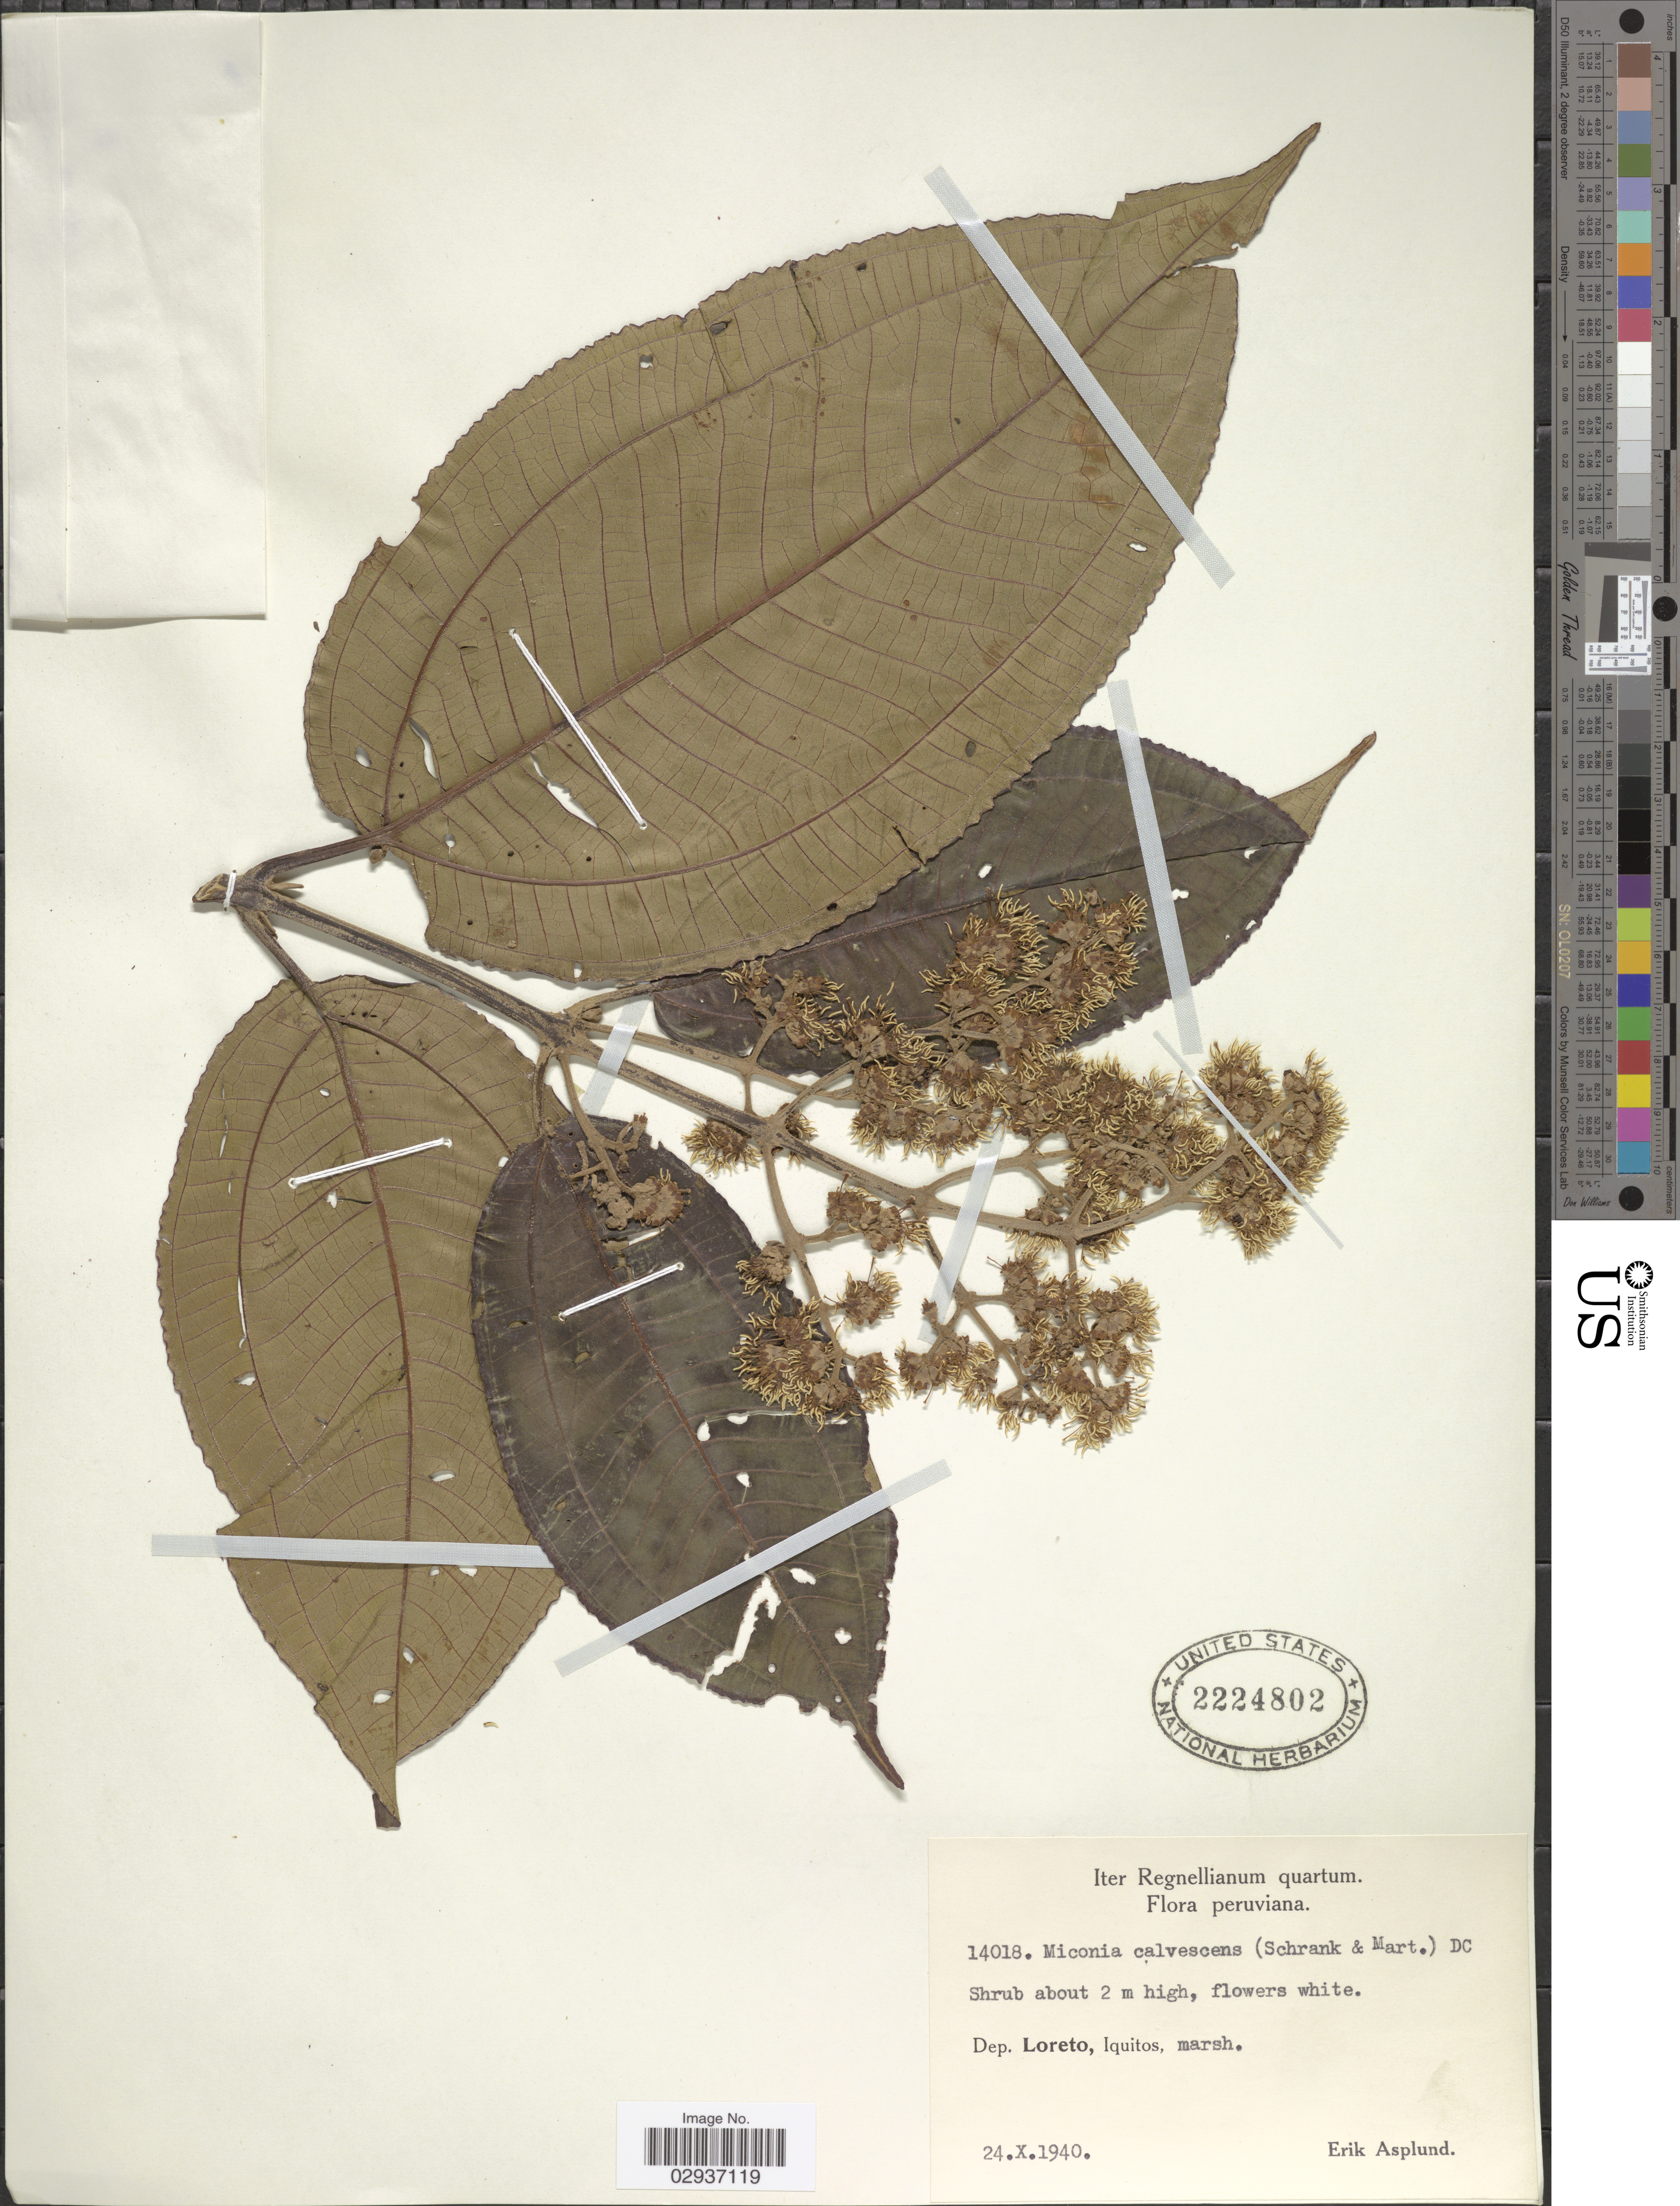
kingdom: Plantae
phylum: Tracheophyta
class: Magnoliopsida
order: Myrtales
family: Melastomataceae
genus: Miconia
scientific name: Miconia calvescens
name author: DC.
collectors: E. Asplund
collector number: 14018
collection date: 1940-10-24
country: Peru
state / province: Loreto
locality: Dep. Loreto, Iquitos.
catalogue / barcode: US 2224802